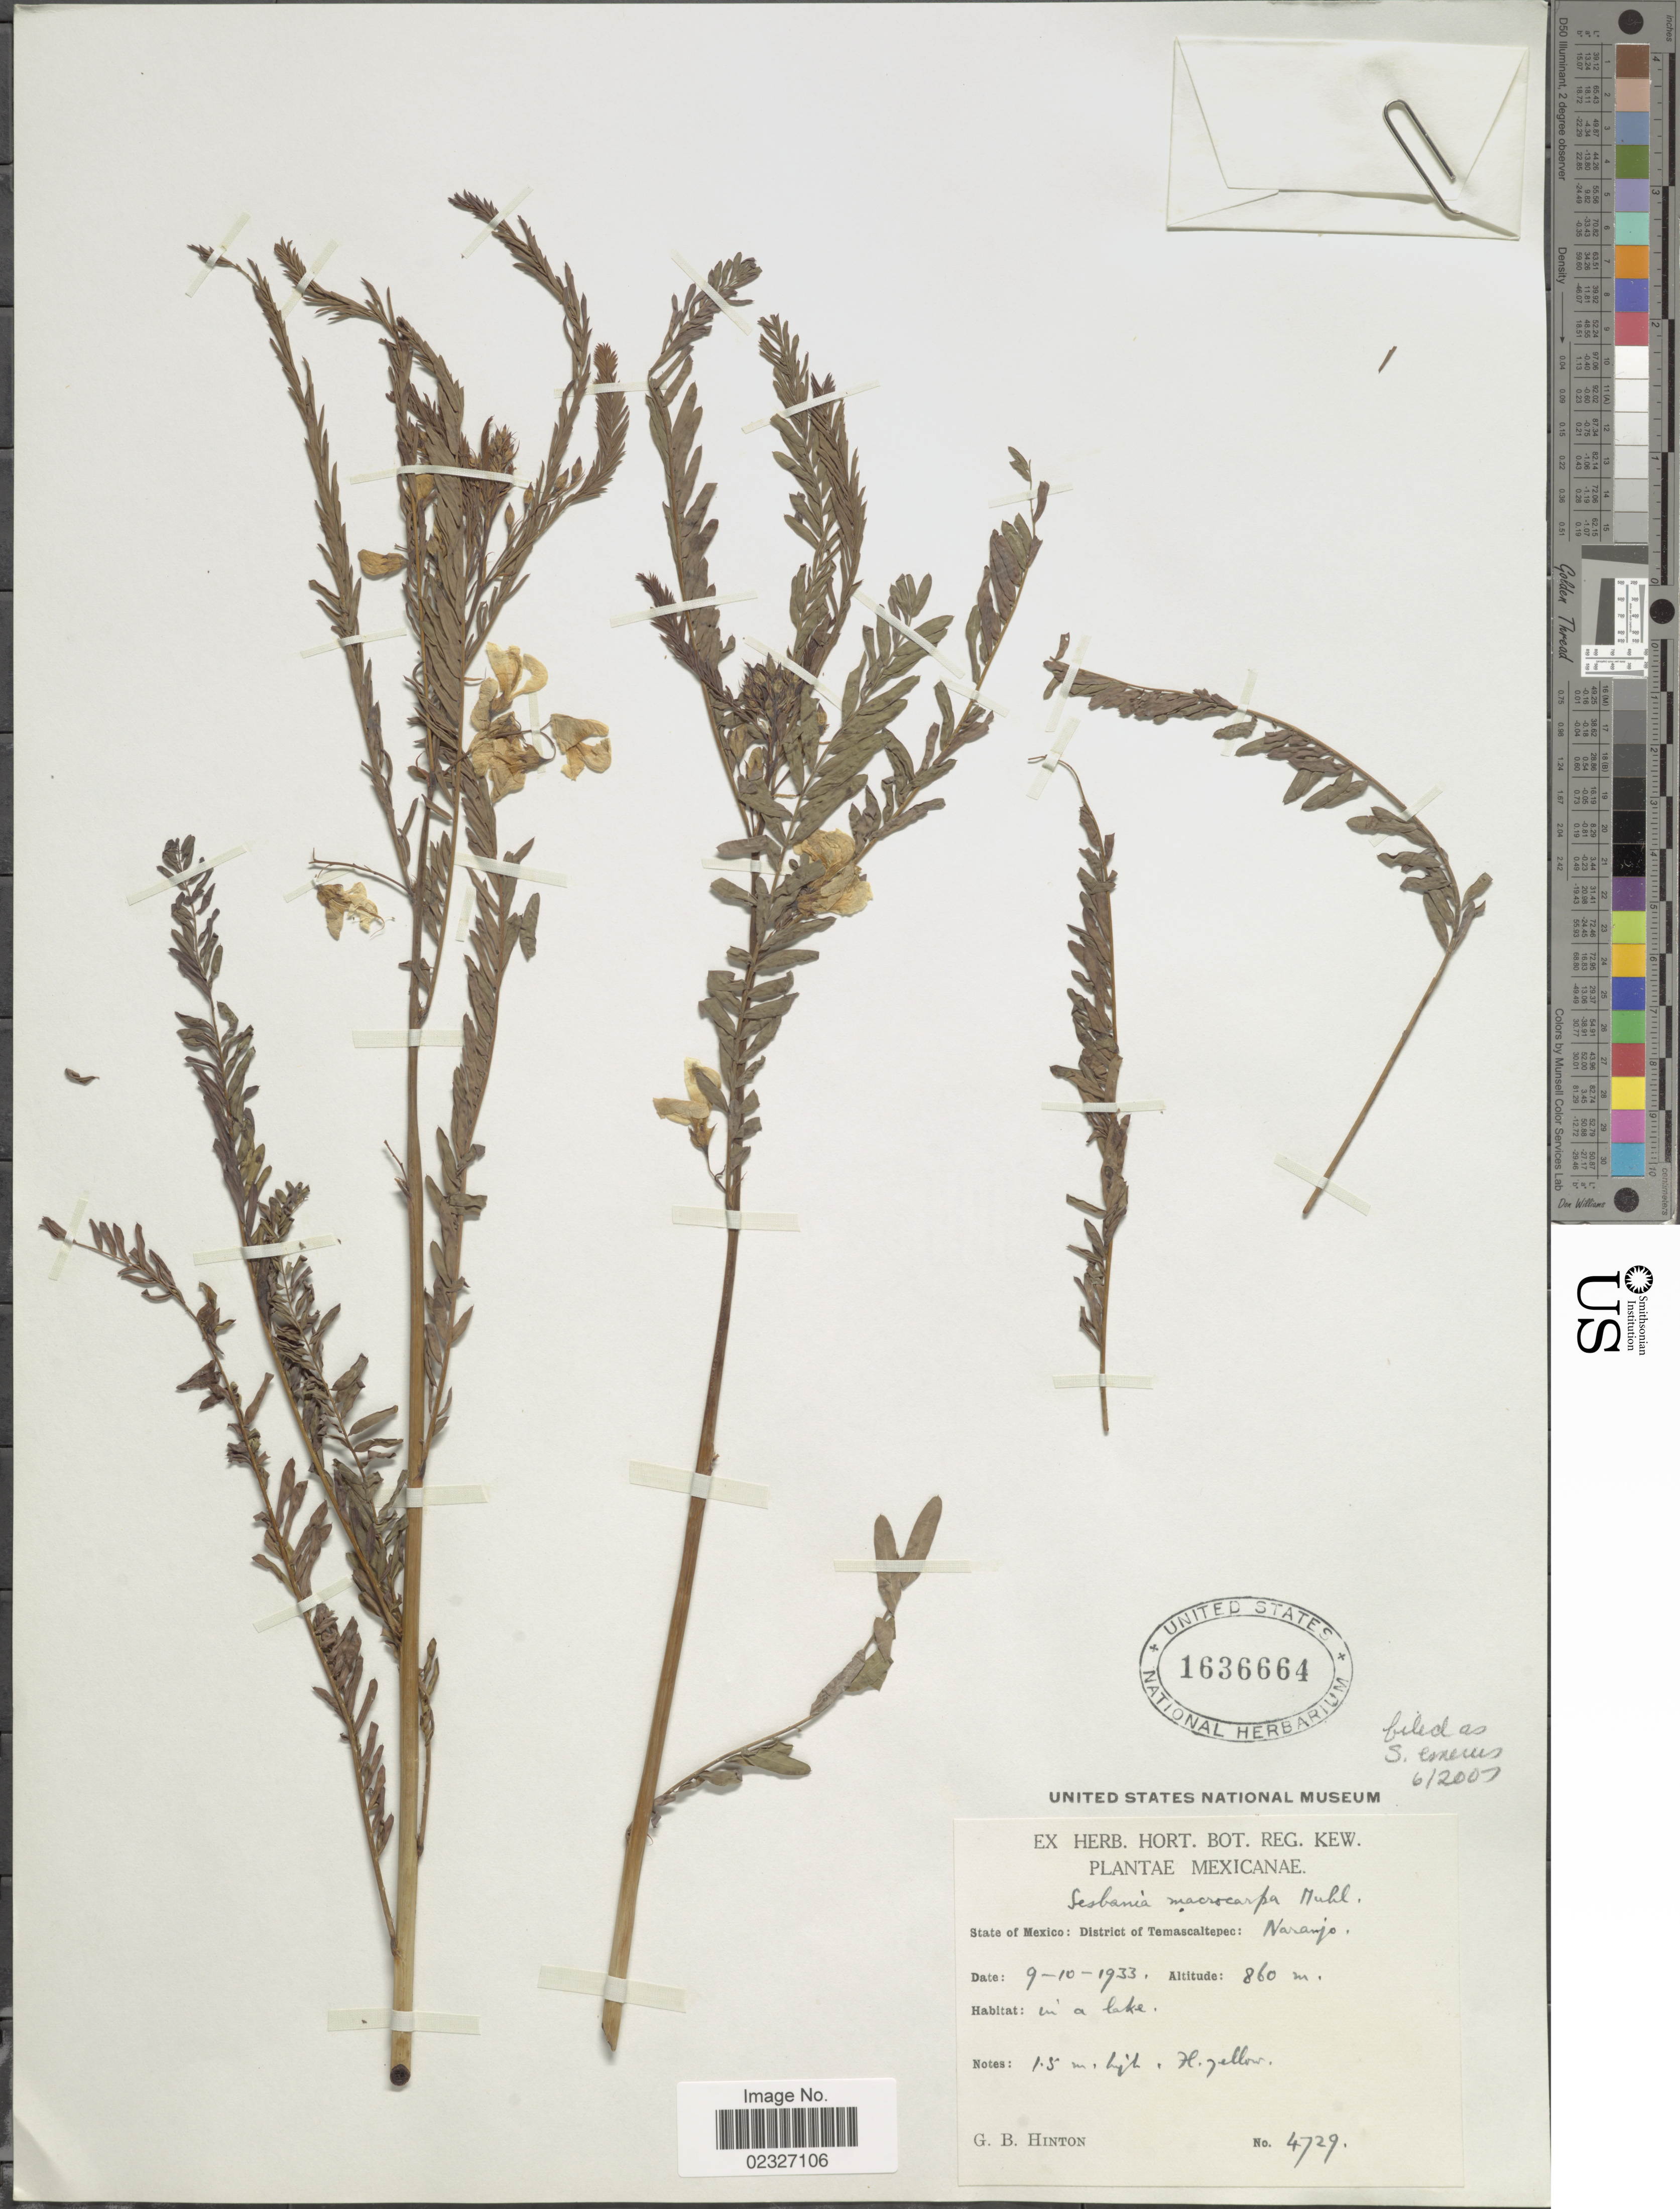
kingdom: Plantae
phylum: Tracheophyta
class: Magnoliopsida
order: Fabales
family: Fabaceae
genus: Sesbania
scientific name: Sesbania emerus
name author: (Aubl.) Urb.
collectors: G. B. Hinton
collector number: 4729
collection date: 1933-09-10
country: Mexico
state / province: México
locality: District of Temascaltepec: Naranjo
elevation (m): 860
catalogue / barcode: US 1636664